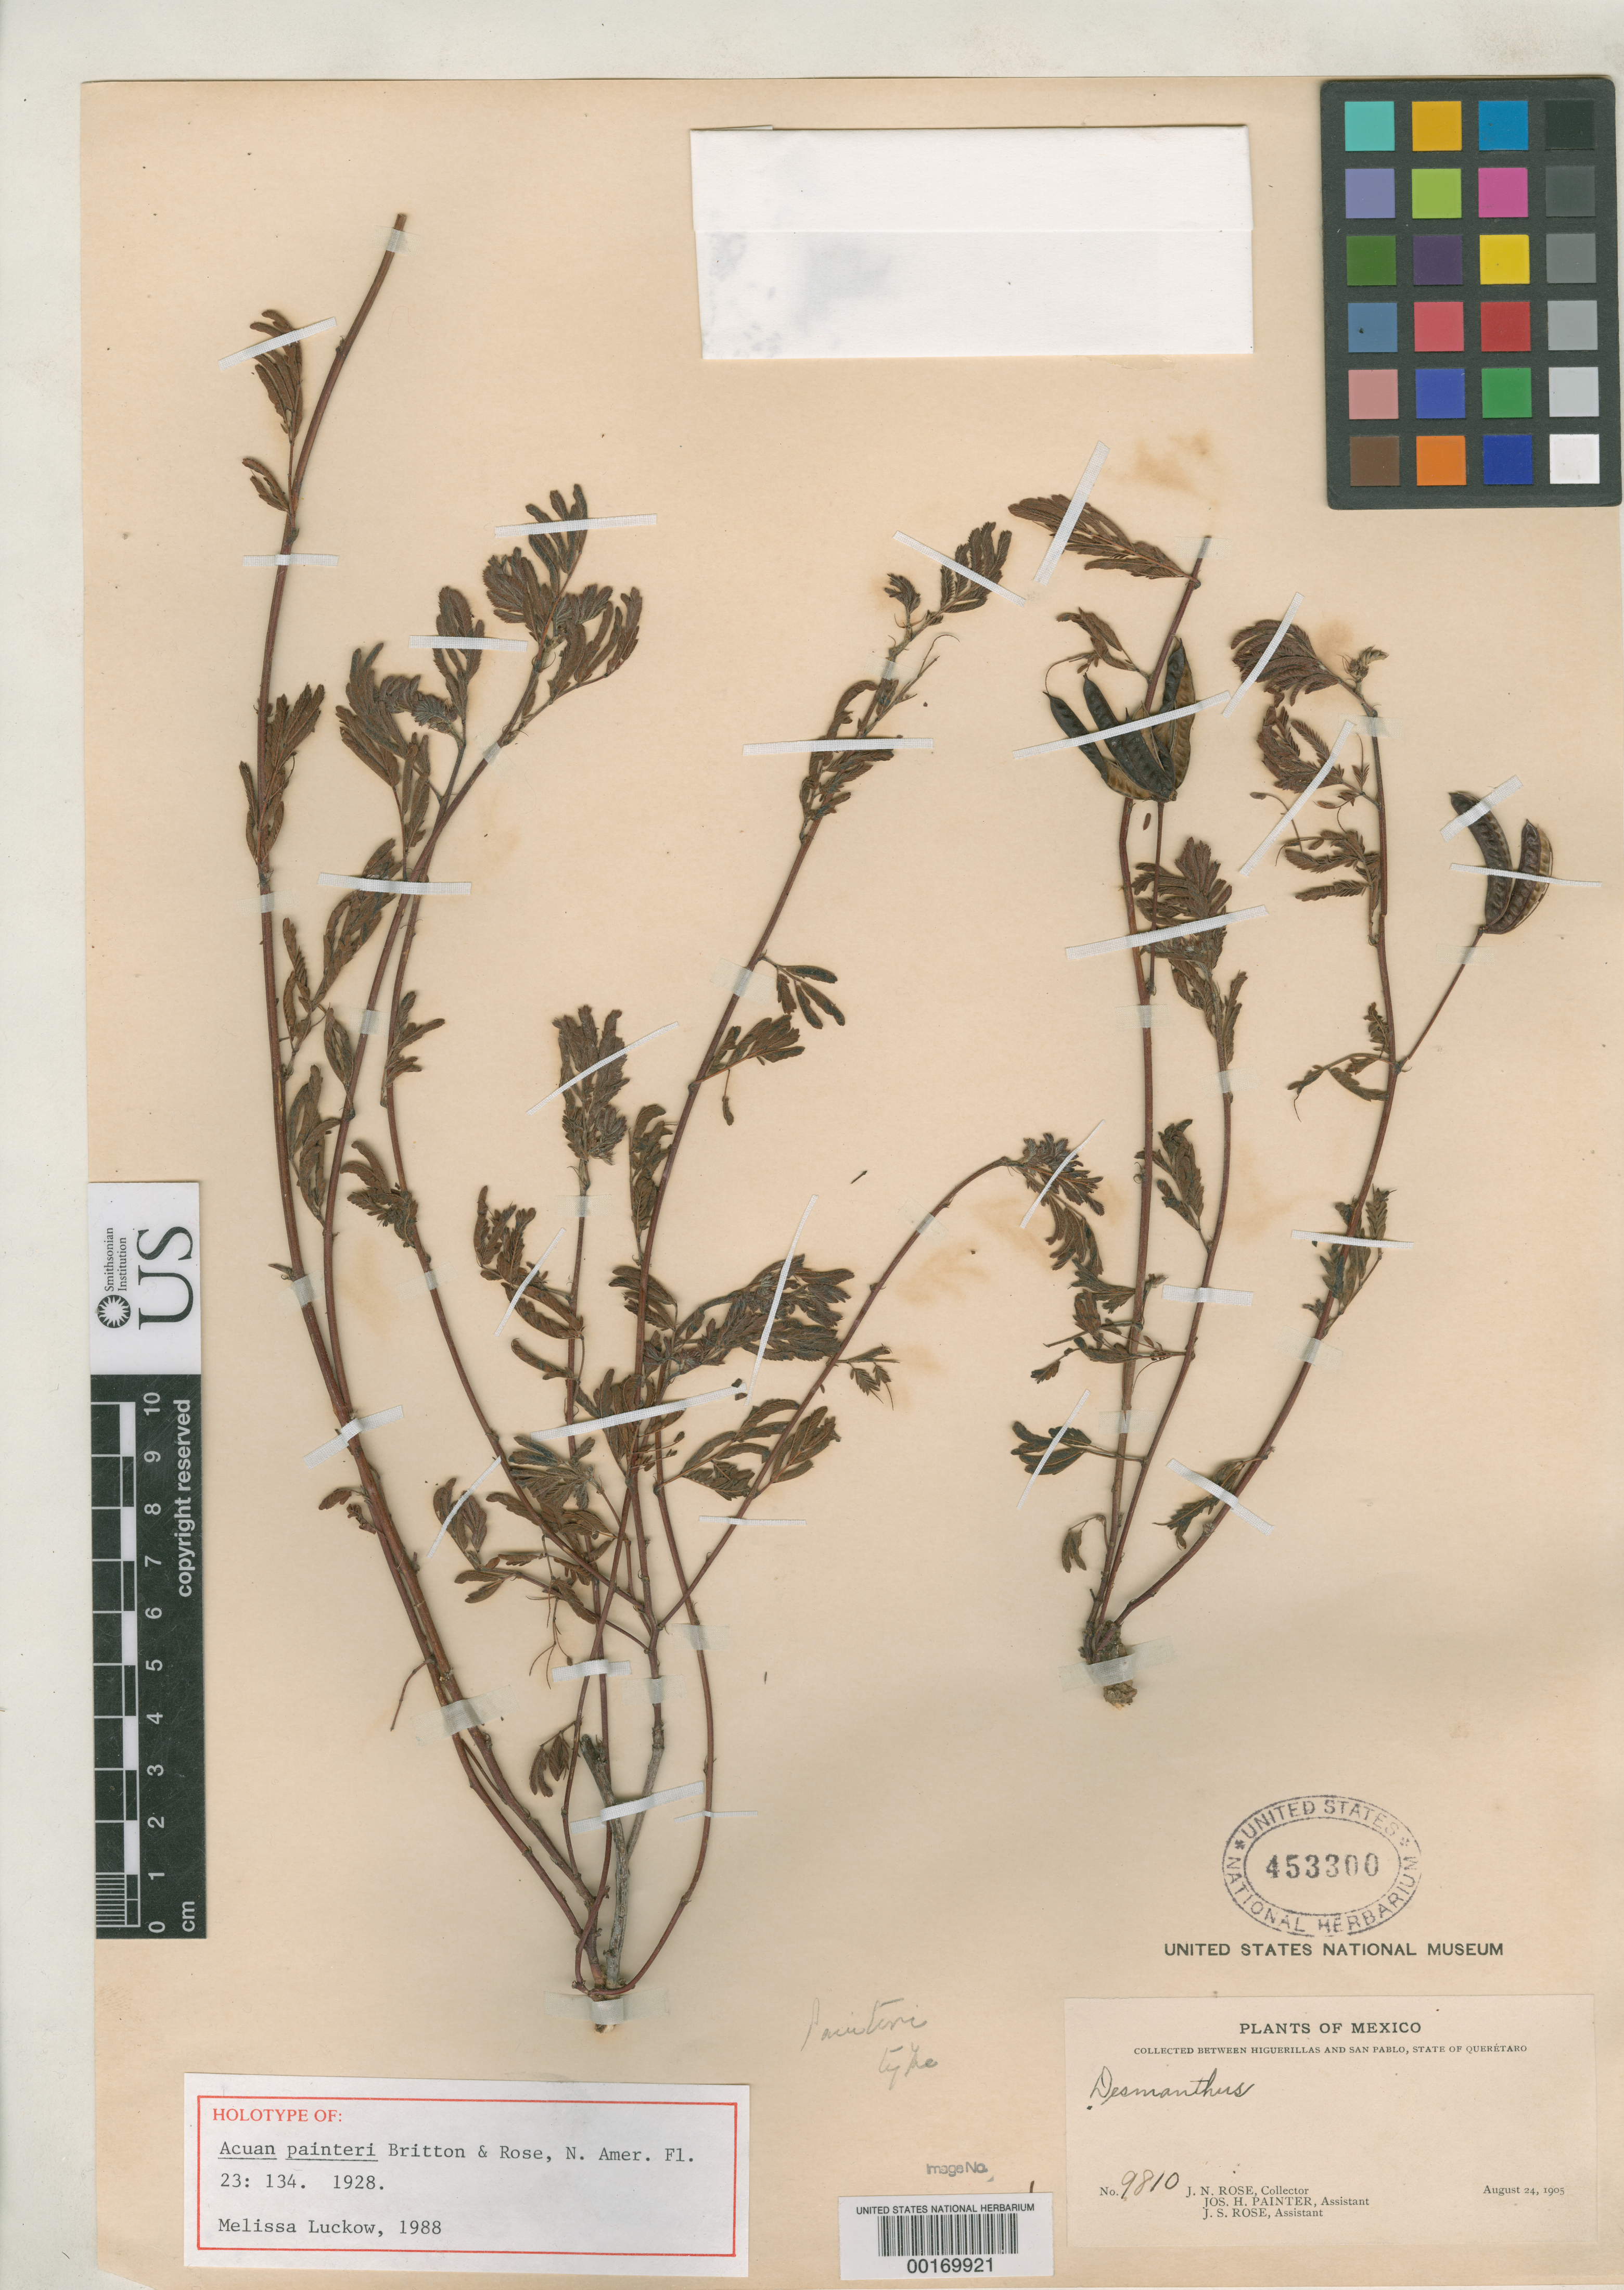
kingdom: Plantae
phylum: Tracheophyta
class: Magnoliopsida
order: Fabales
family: Fabaceae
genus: Acuan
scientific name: Acuan painteri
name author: Britton & Rose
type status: Holotype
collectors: J. N. Rose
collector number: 9810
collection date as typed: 24 Aug 1905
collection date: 1905-08-24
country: Mexico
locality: E of Monserrat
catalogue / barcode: US 453300